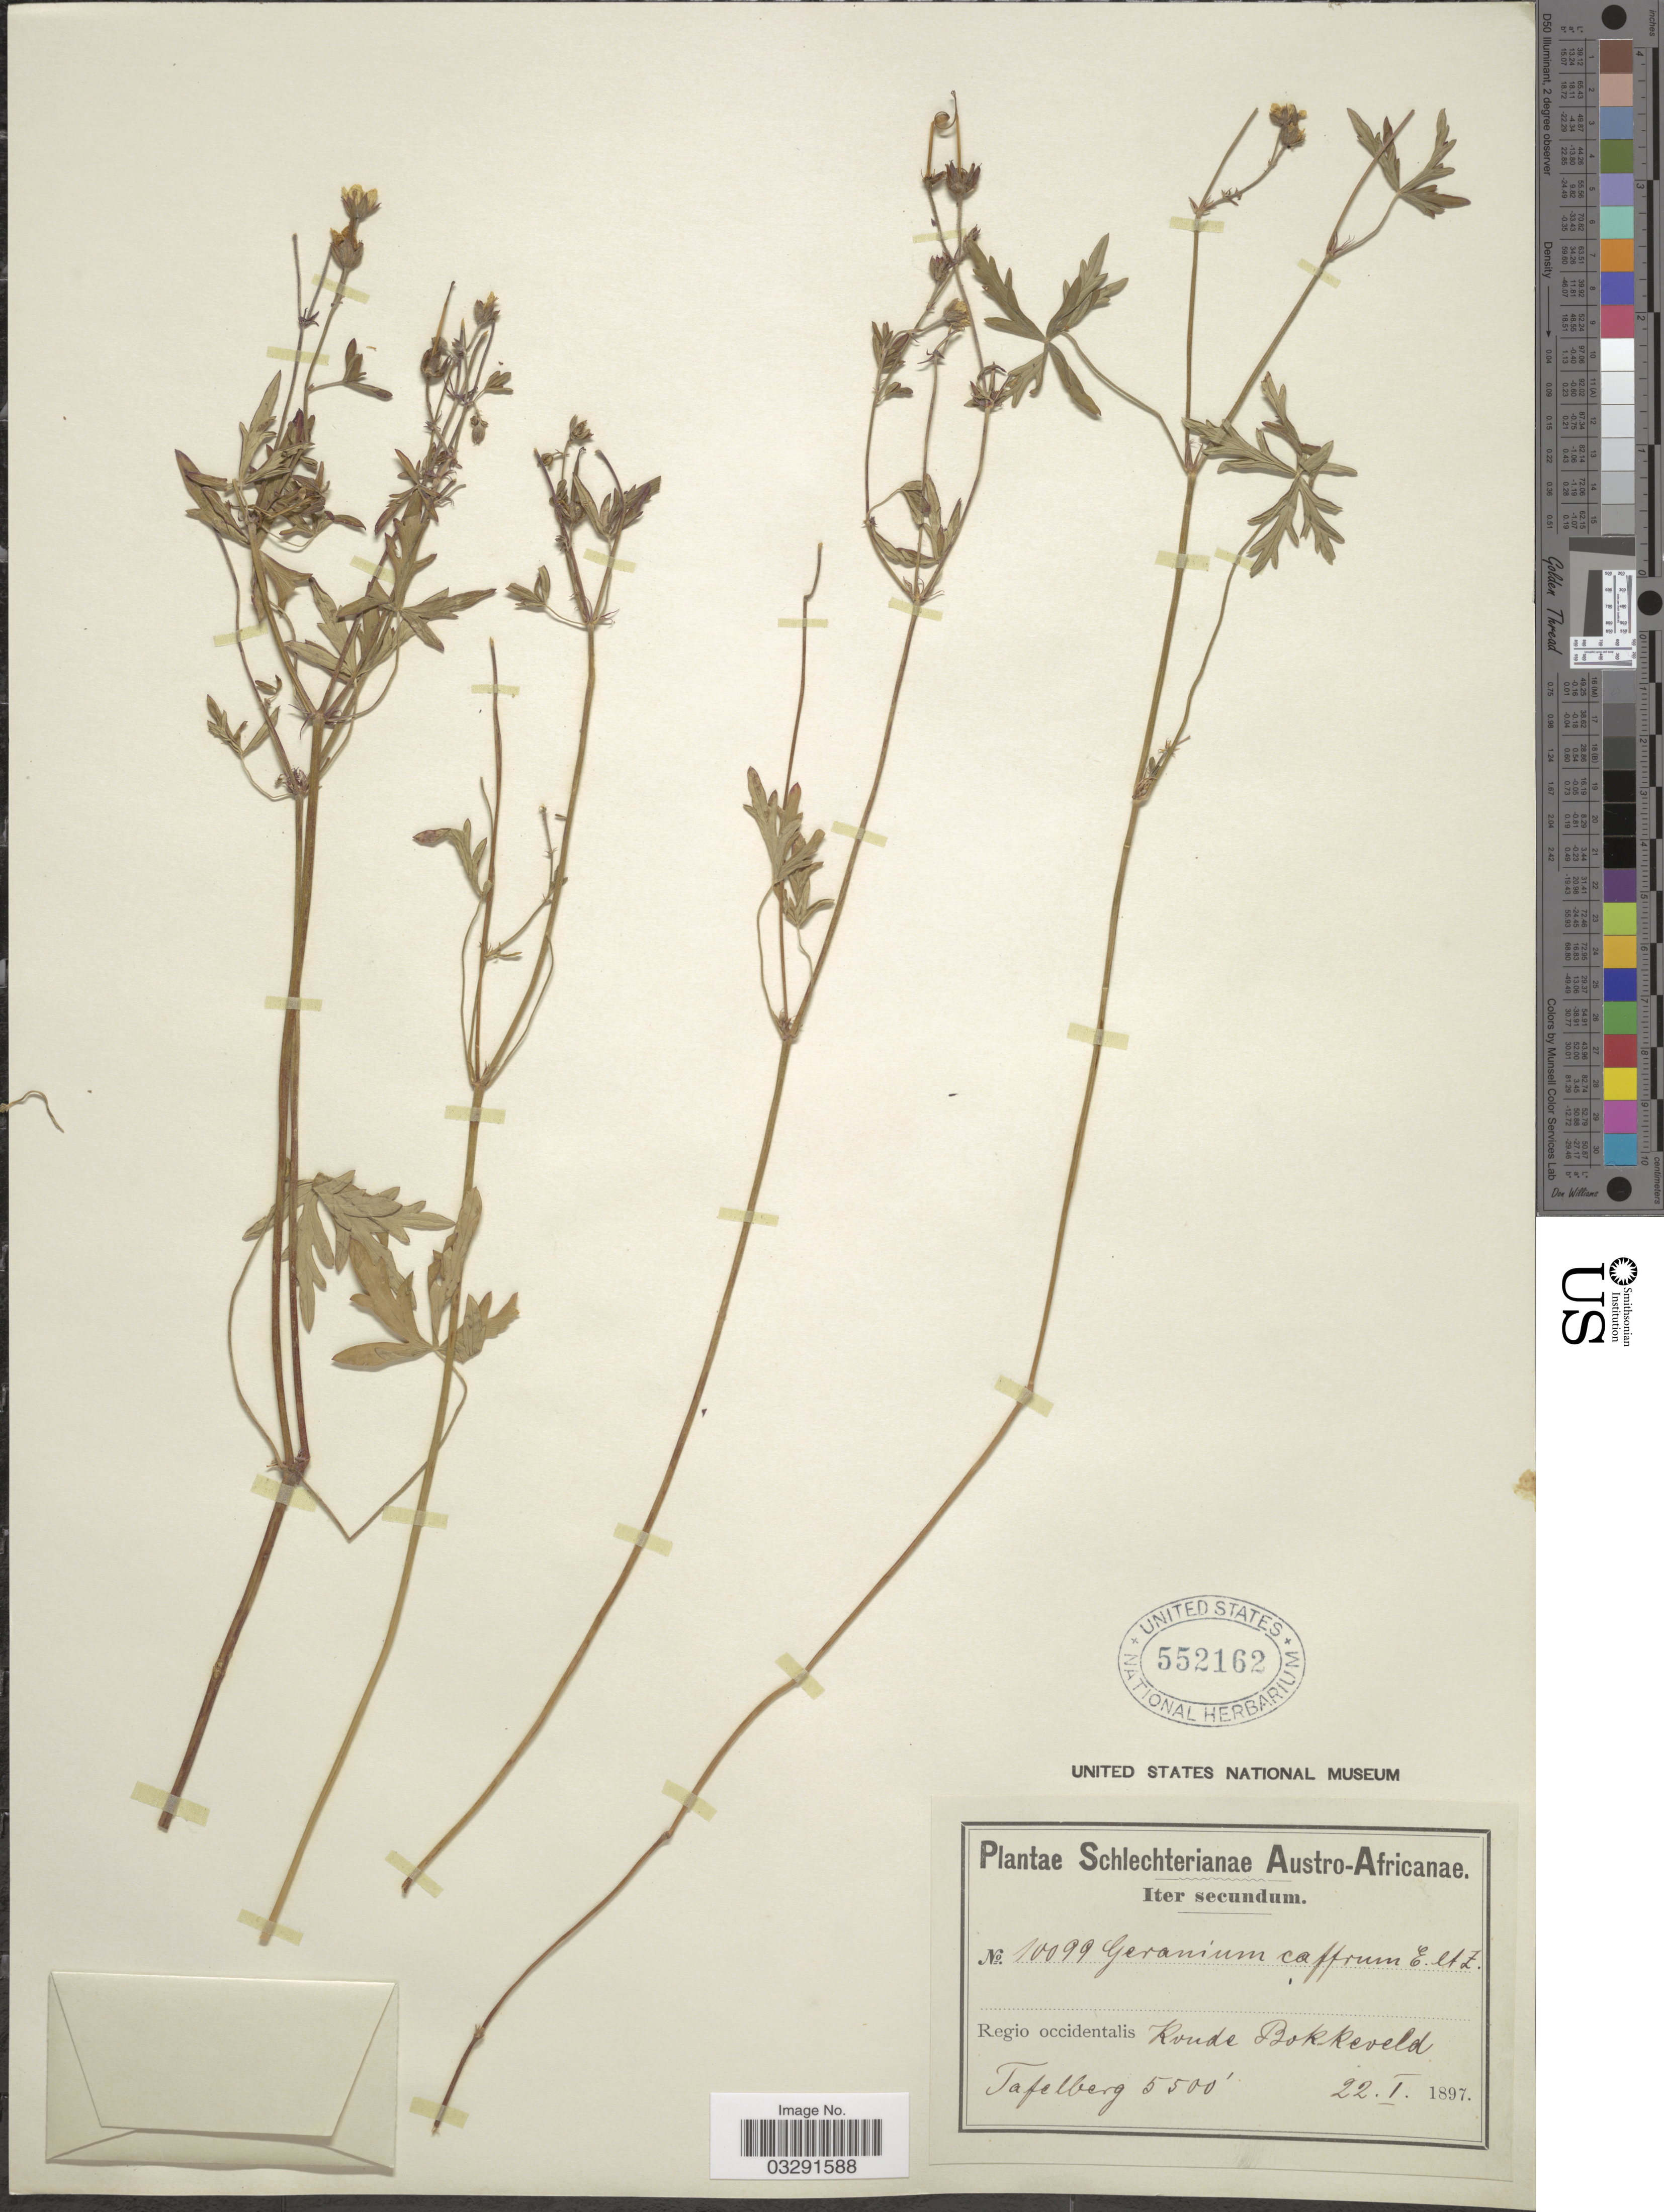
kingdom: Plantae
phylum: Tracheophyta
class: Magnoliopsida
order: Geraniales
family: Geraniaceae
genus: Geranium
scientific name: Geranium caffrum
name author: Eckl. & Zeyh.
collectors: Schlechter, --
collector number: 10099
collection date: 1897-01-22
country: South Africa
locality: Austro-Africanae. Regio occidentalis Koude Bokkeveld. Tafelberg.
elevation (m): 1676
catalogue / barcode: US 552162